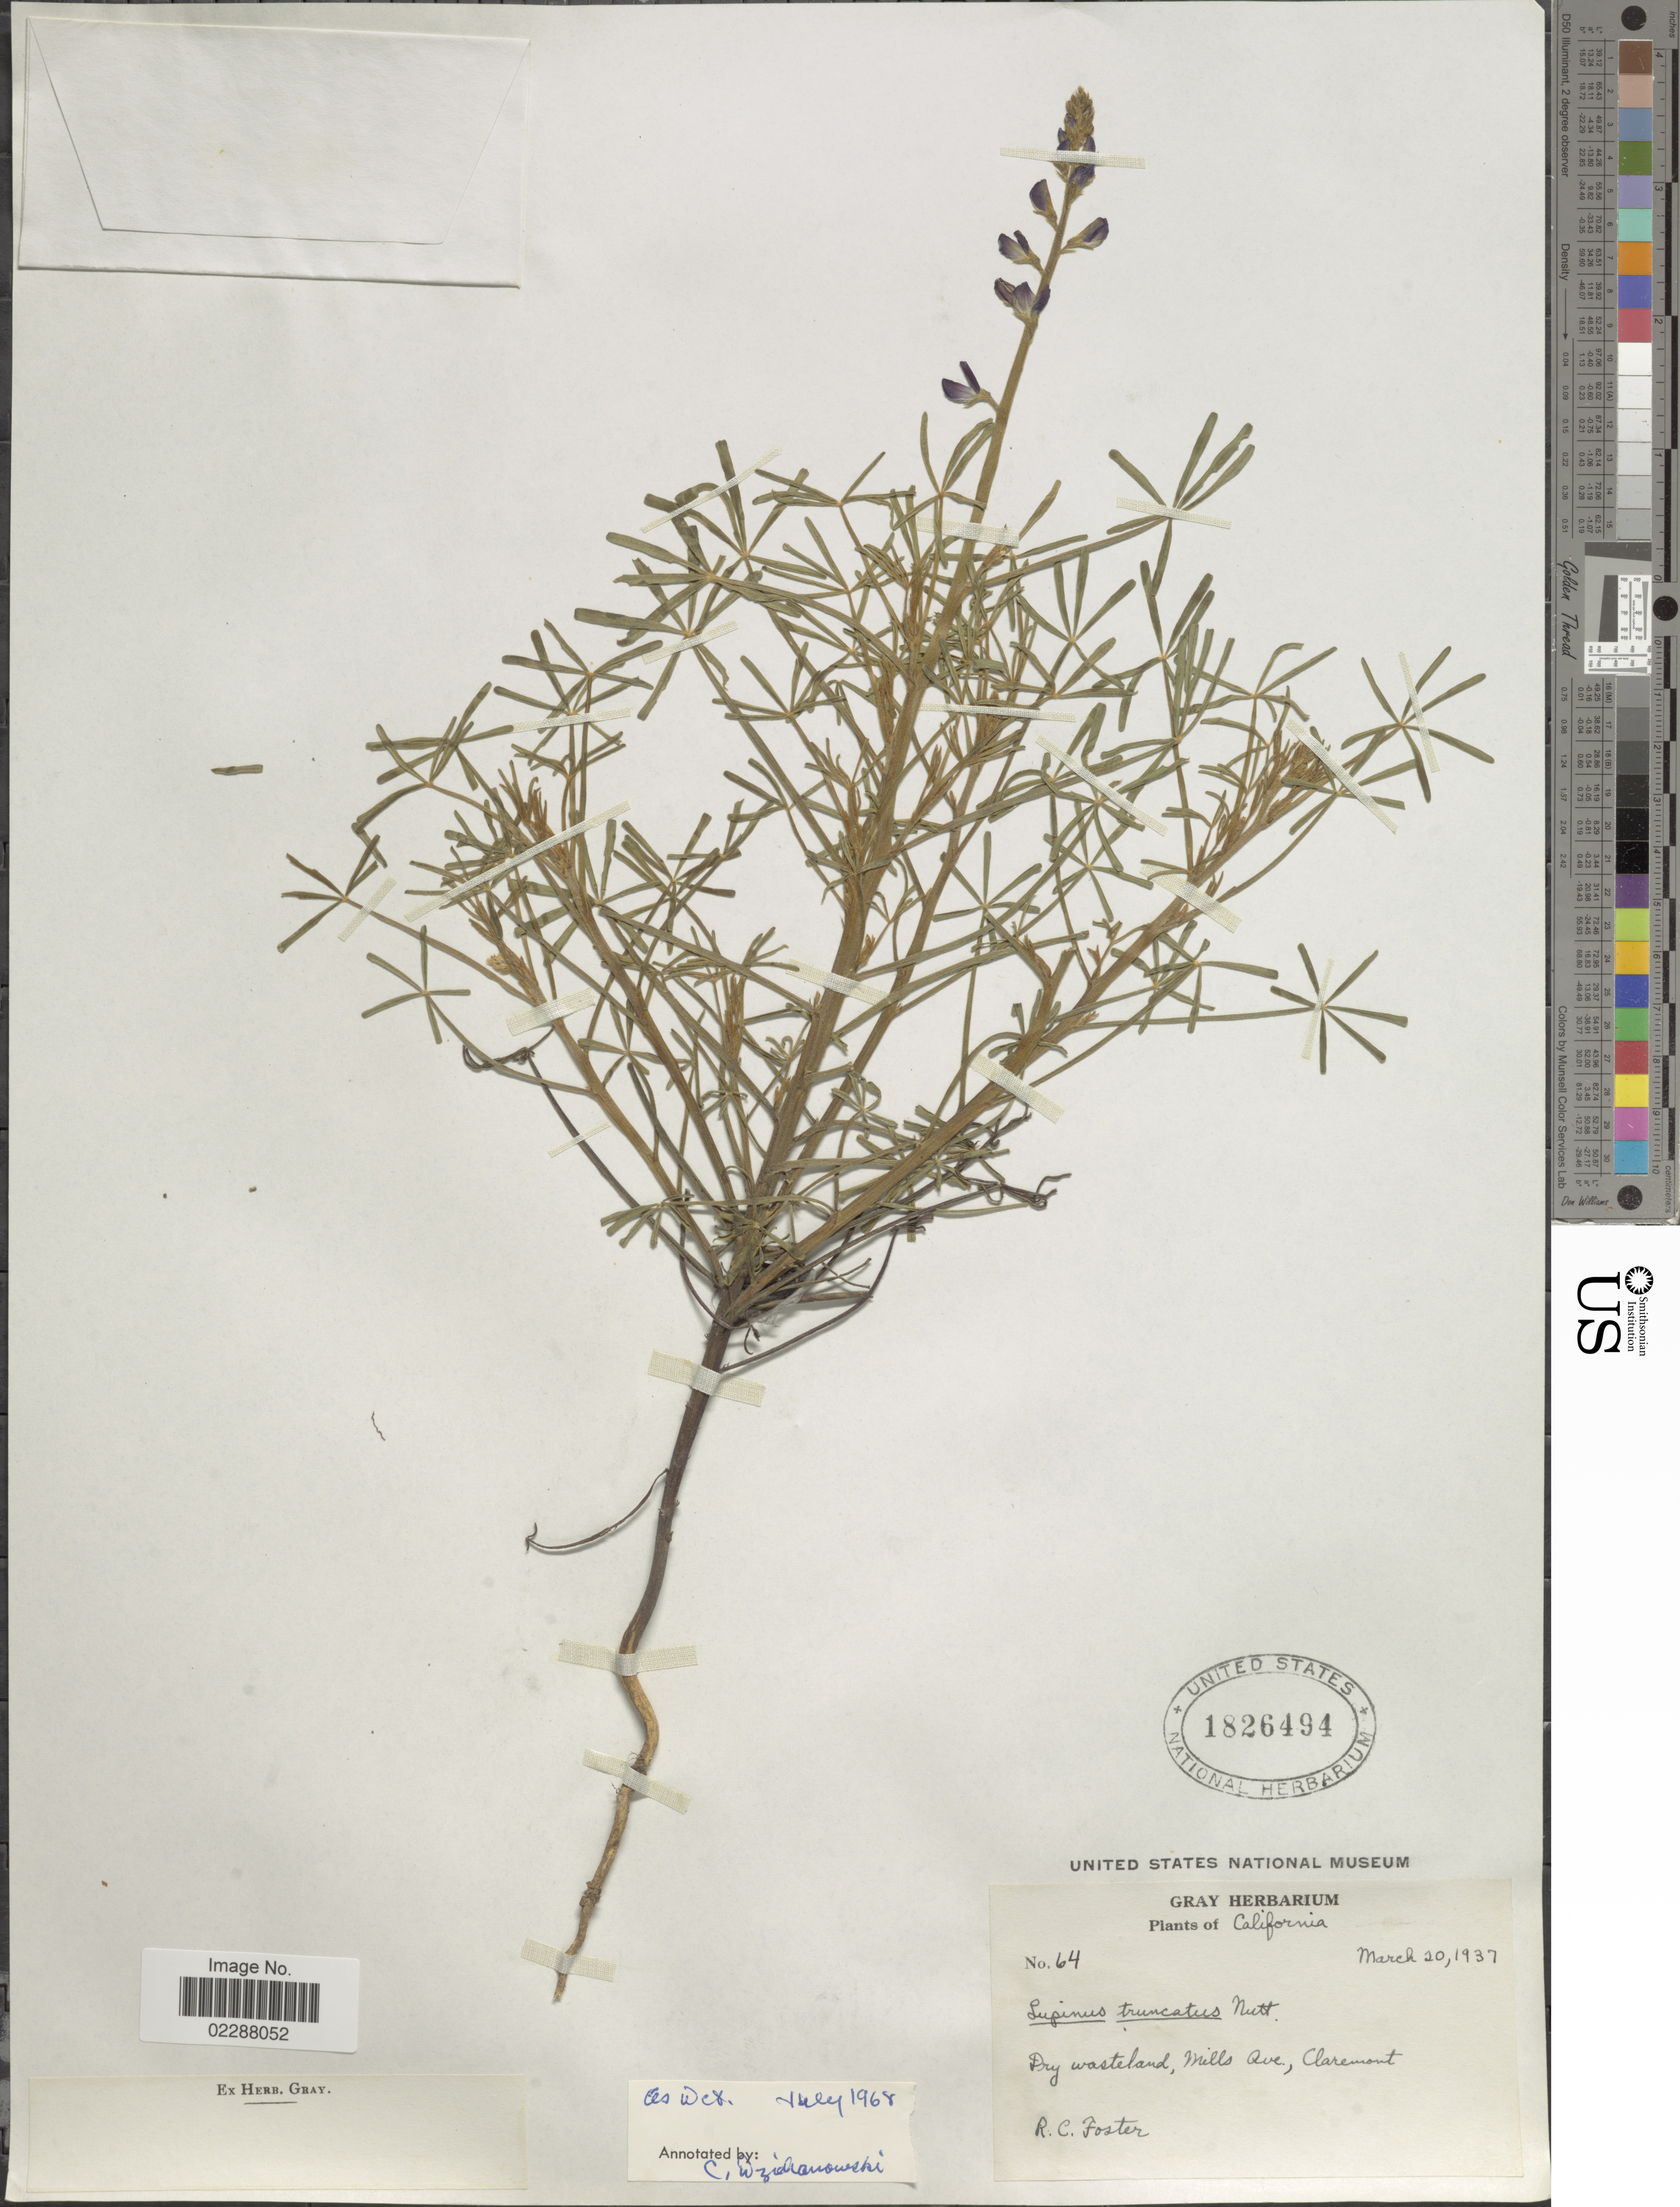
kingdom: Plantae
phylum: Tracheophyta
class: Magnoliopsida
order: Fabales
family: Fabaceae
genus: Lupinus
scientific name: Lupinus truncatus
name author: Nutt. ex Hook. & Arn.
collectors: R. C. Foster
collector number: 64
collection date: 1937-03-20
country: United States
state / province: California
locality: Dry wasteland, Mills Qve, Claremont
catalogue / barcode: US 1826494